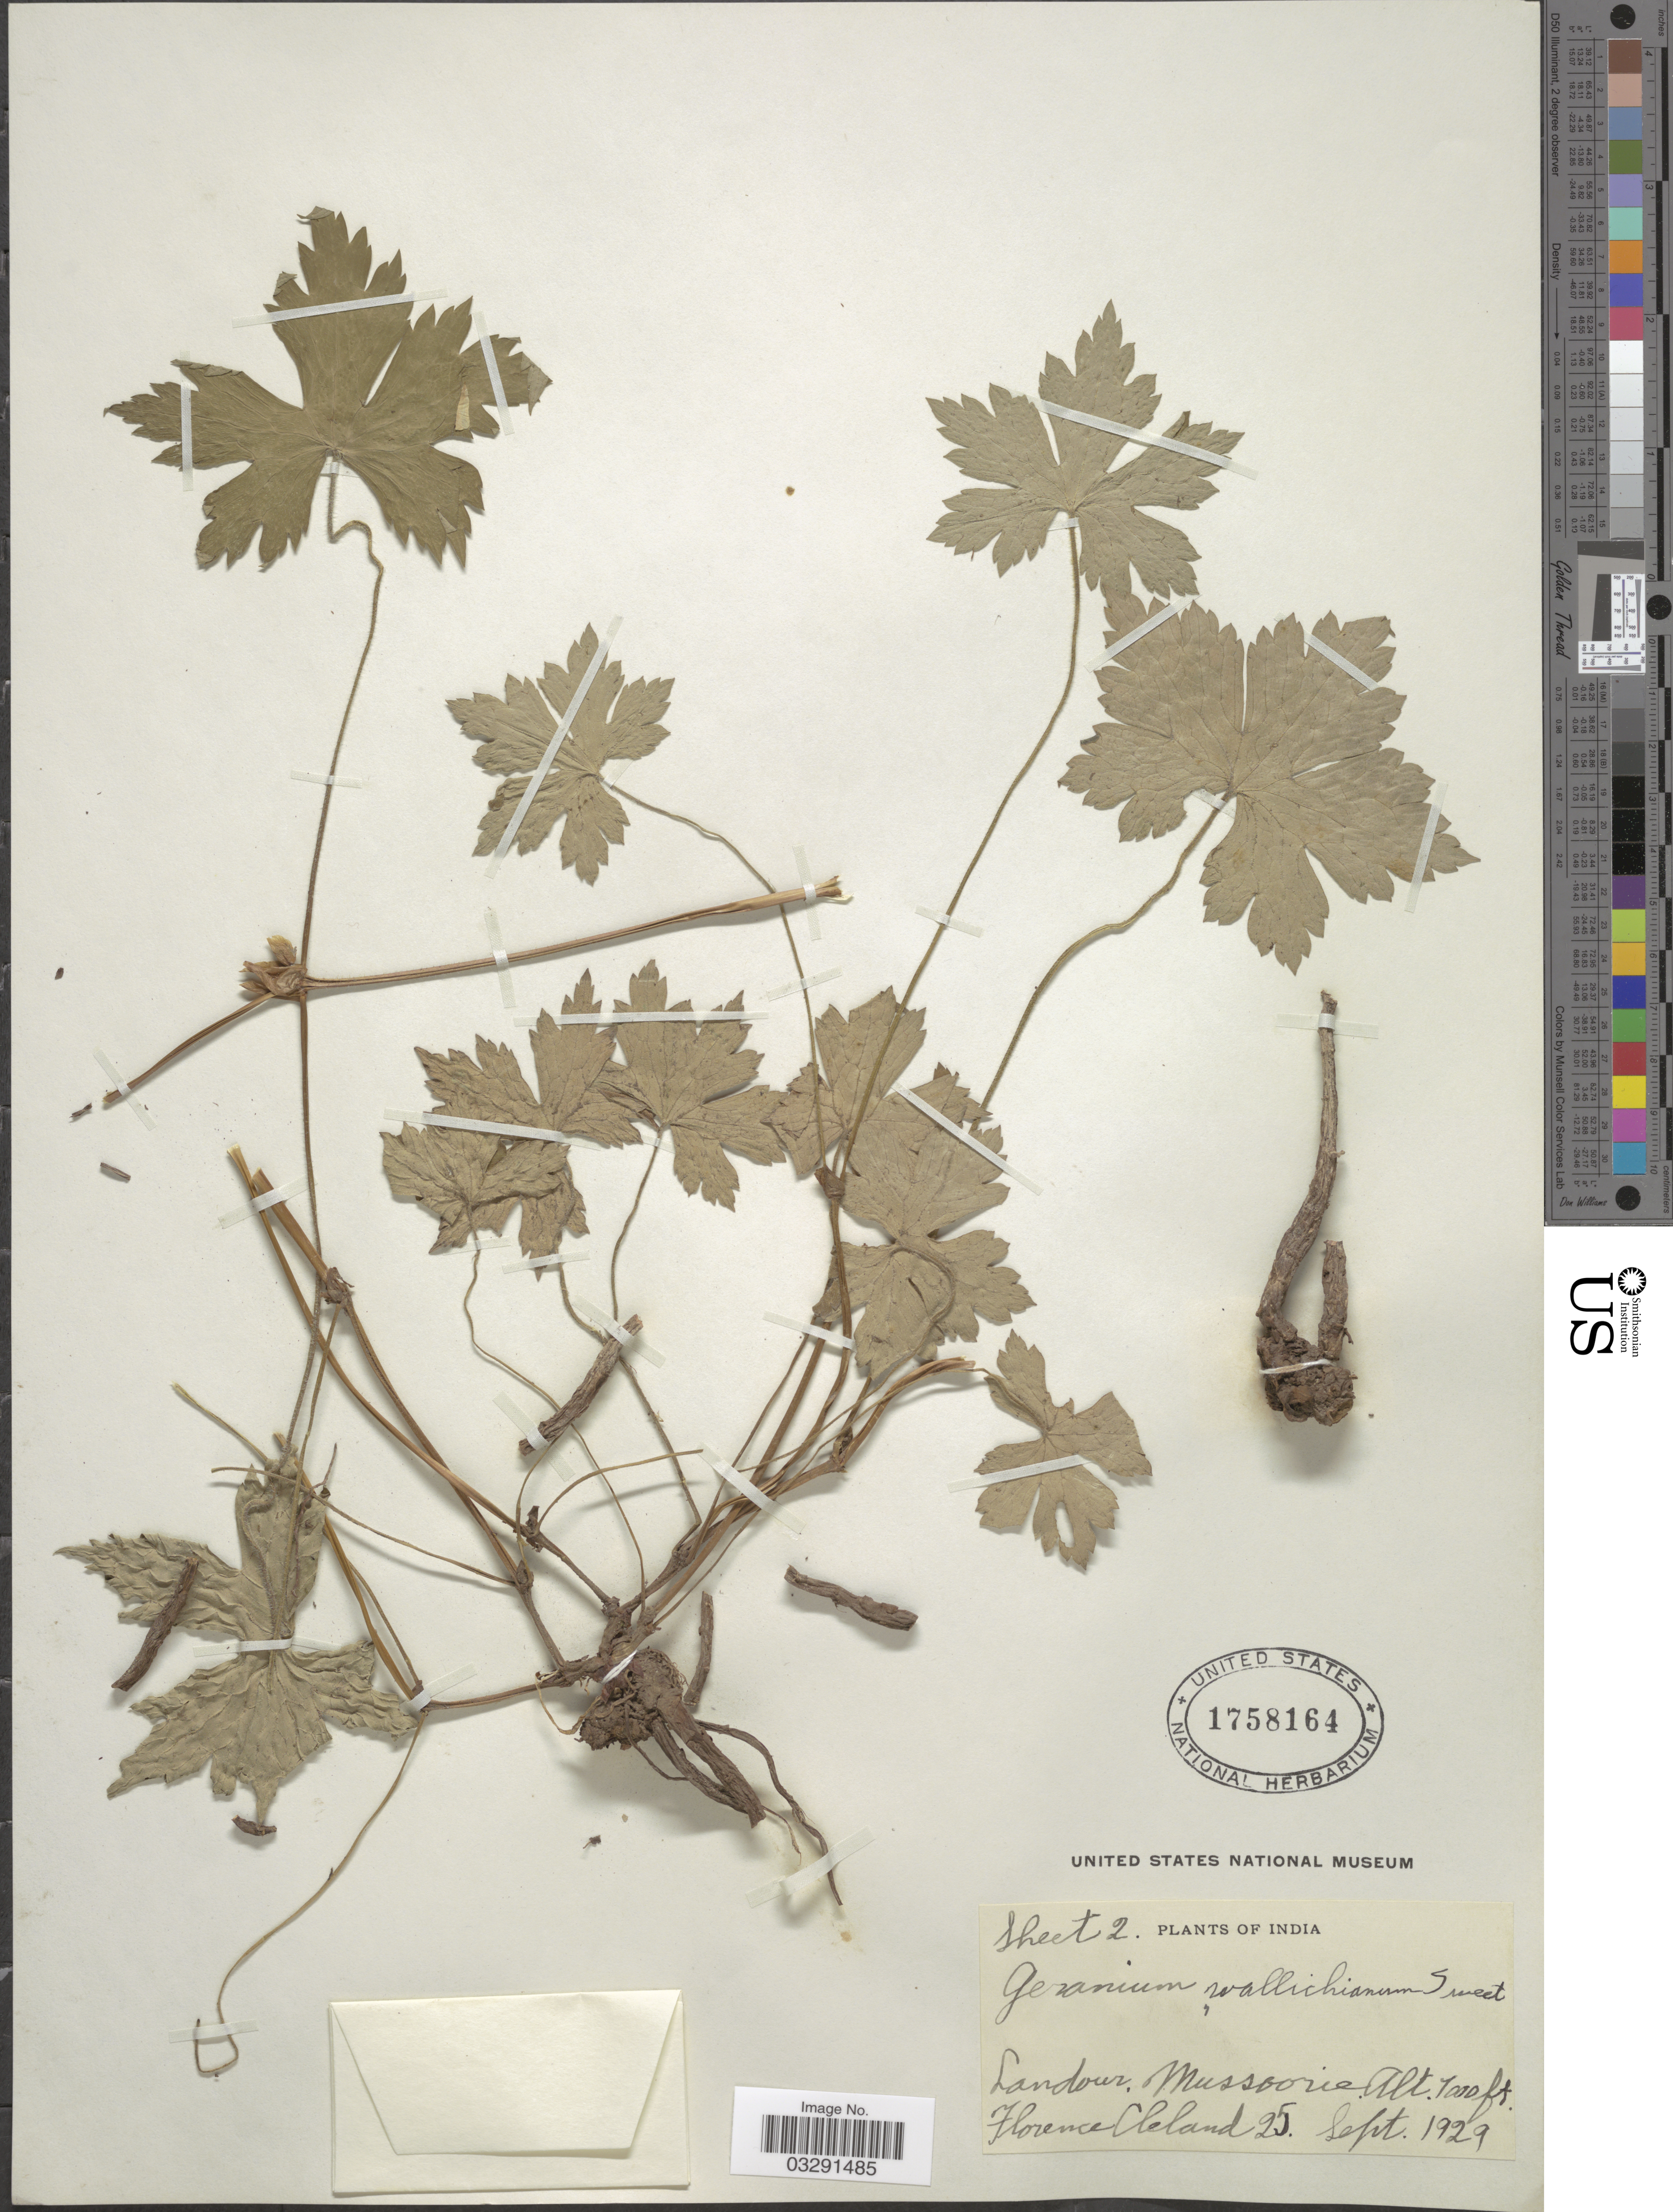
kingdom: Plantae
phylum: Tracheophyta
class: Magnoliopsida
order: Geraniales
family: Geraniaceae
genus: Geranium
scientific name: Geranium wallichianum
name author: D. Don ex Sweet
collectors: F. Cleland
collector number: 25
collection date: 1929-09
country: India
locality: Landour, Mussoorie.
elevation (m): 2134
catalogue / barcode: US 1758164